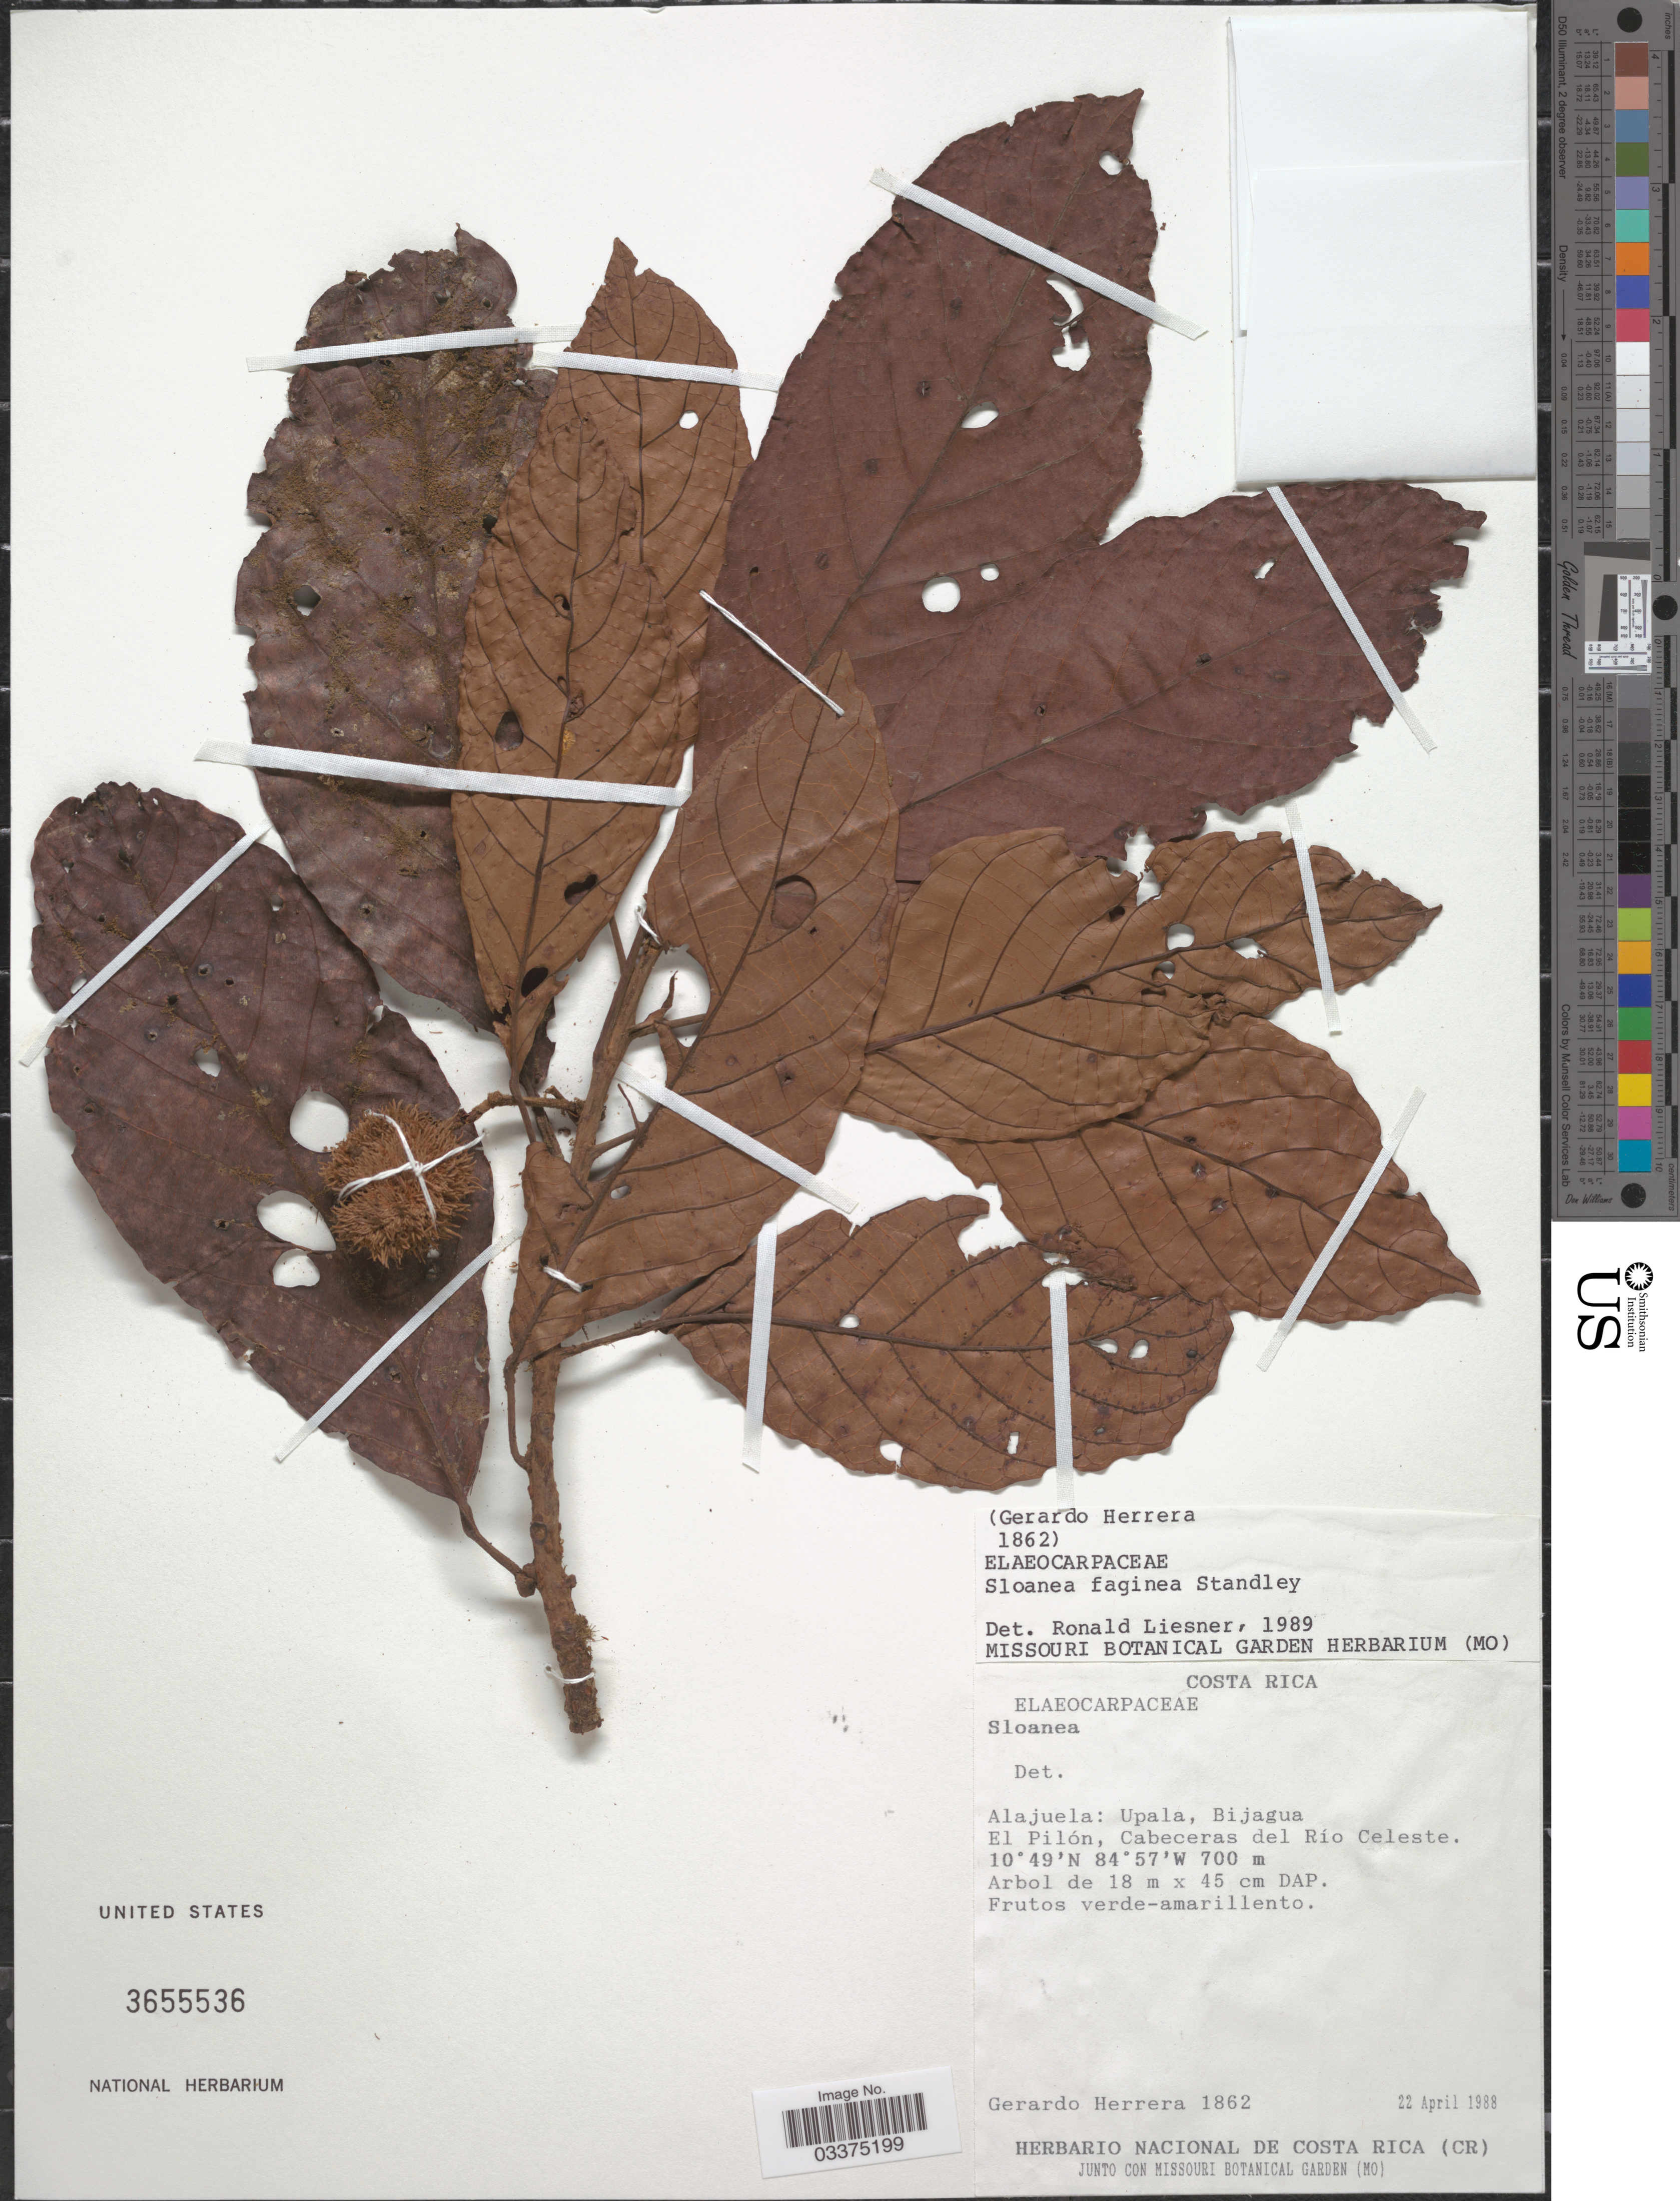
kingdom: Plantae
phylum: Tracheophyta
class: Magnoliopsida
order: Oxalidales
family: Elaeocarpaceae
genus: Sloanea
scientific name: Sloanea faginea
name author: Standl.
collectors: G. Herrera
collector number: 1862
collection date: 1988-04-22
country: Costa Rica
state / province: Alajuela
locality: Upala, Bijagua. El Pilón, Cabeceras del Río Celeste.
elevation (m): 700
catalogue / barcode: US 3655536